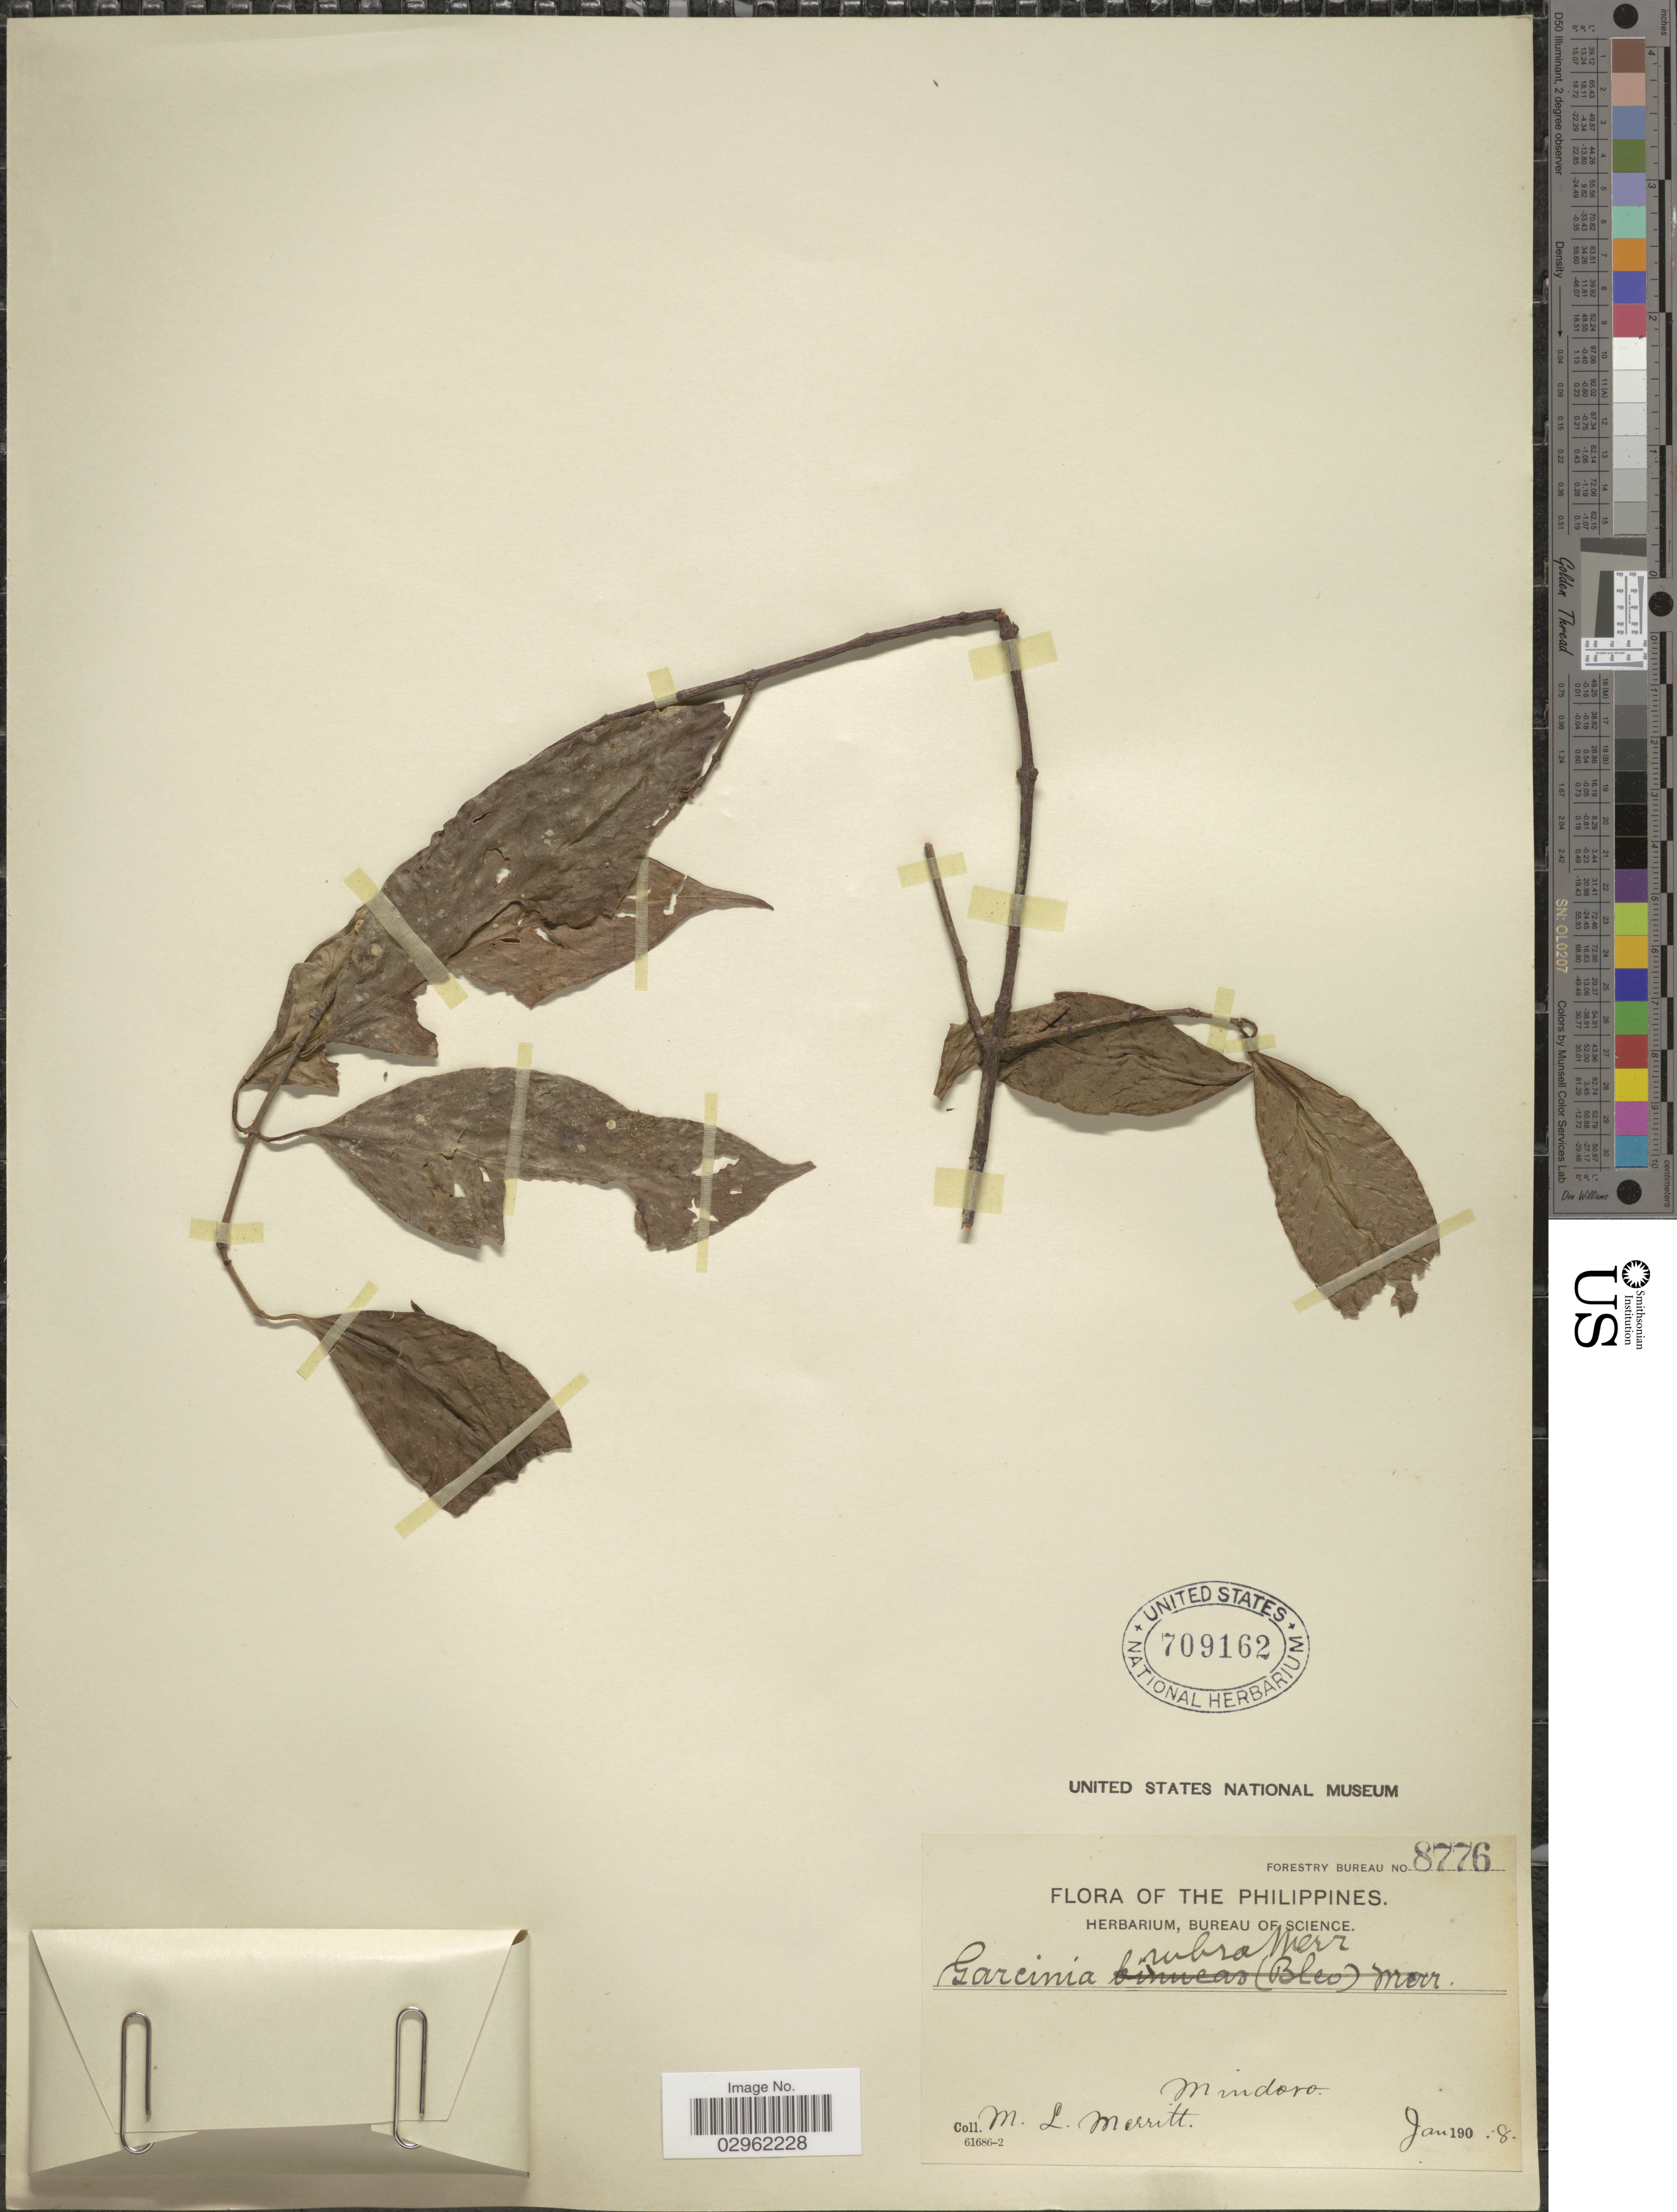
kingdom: Plantae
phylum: Tracheophyta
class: Magnoliopsida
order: Malpighiales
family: Clusiaceae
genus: Garcinia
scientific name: Garcinia rubra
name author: Merr.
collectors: M. L. Merritt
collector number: Forestry Bureau 8776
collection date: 1908-01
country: Philippines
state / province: Mimaropa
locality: Mindoro.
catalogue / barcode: US 709162